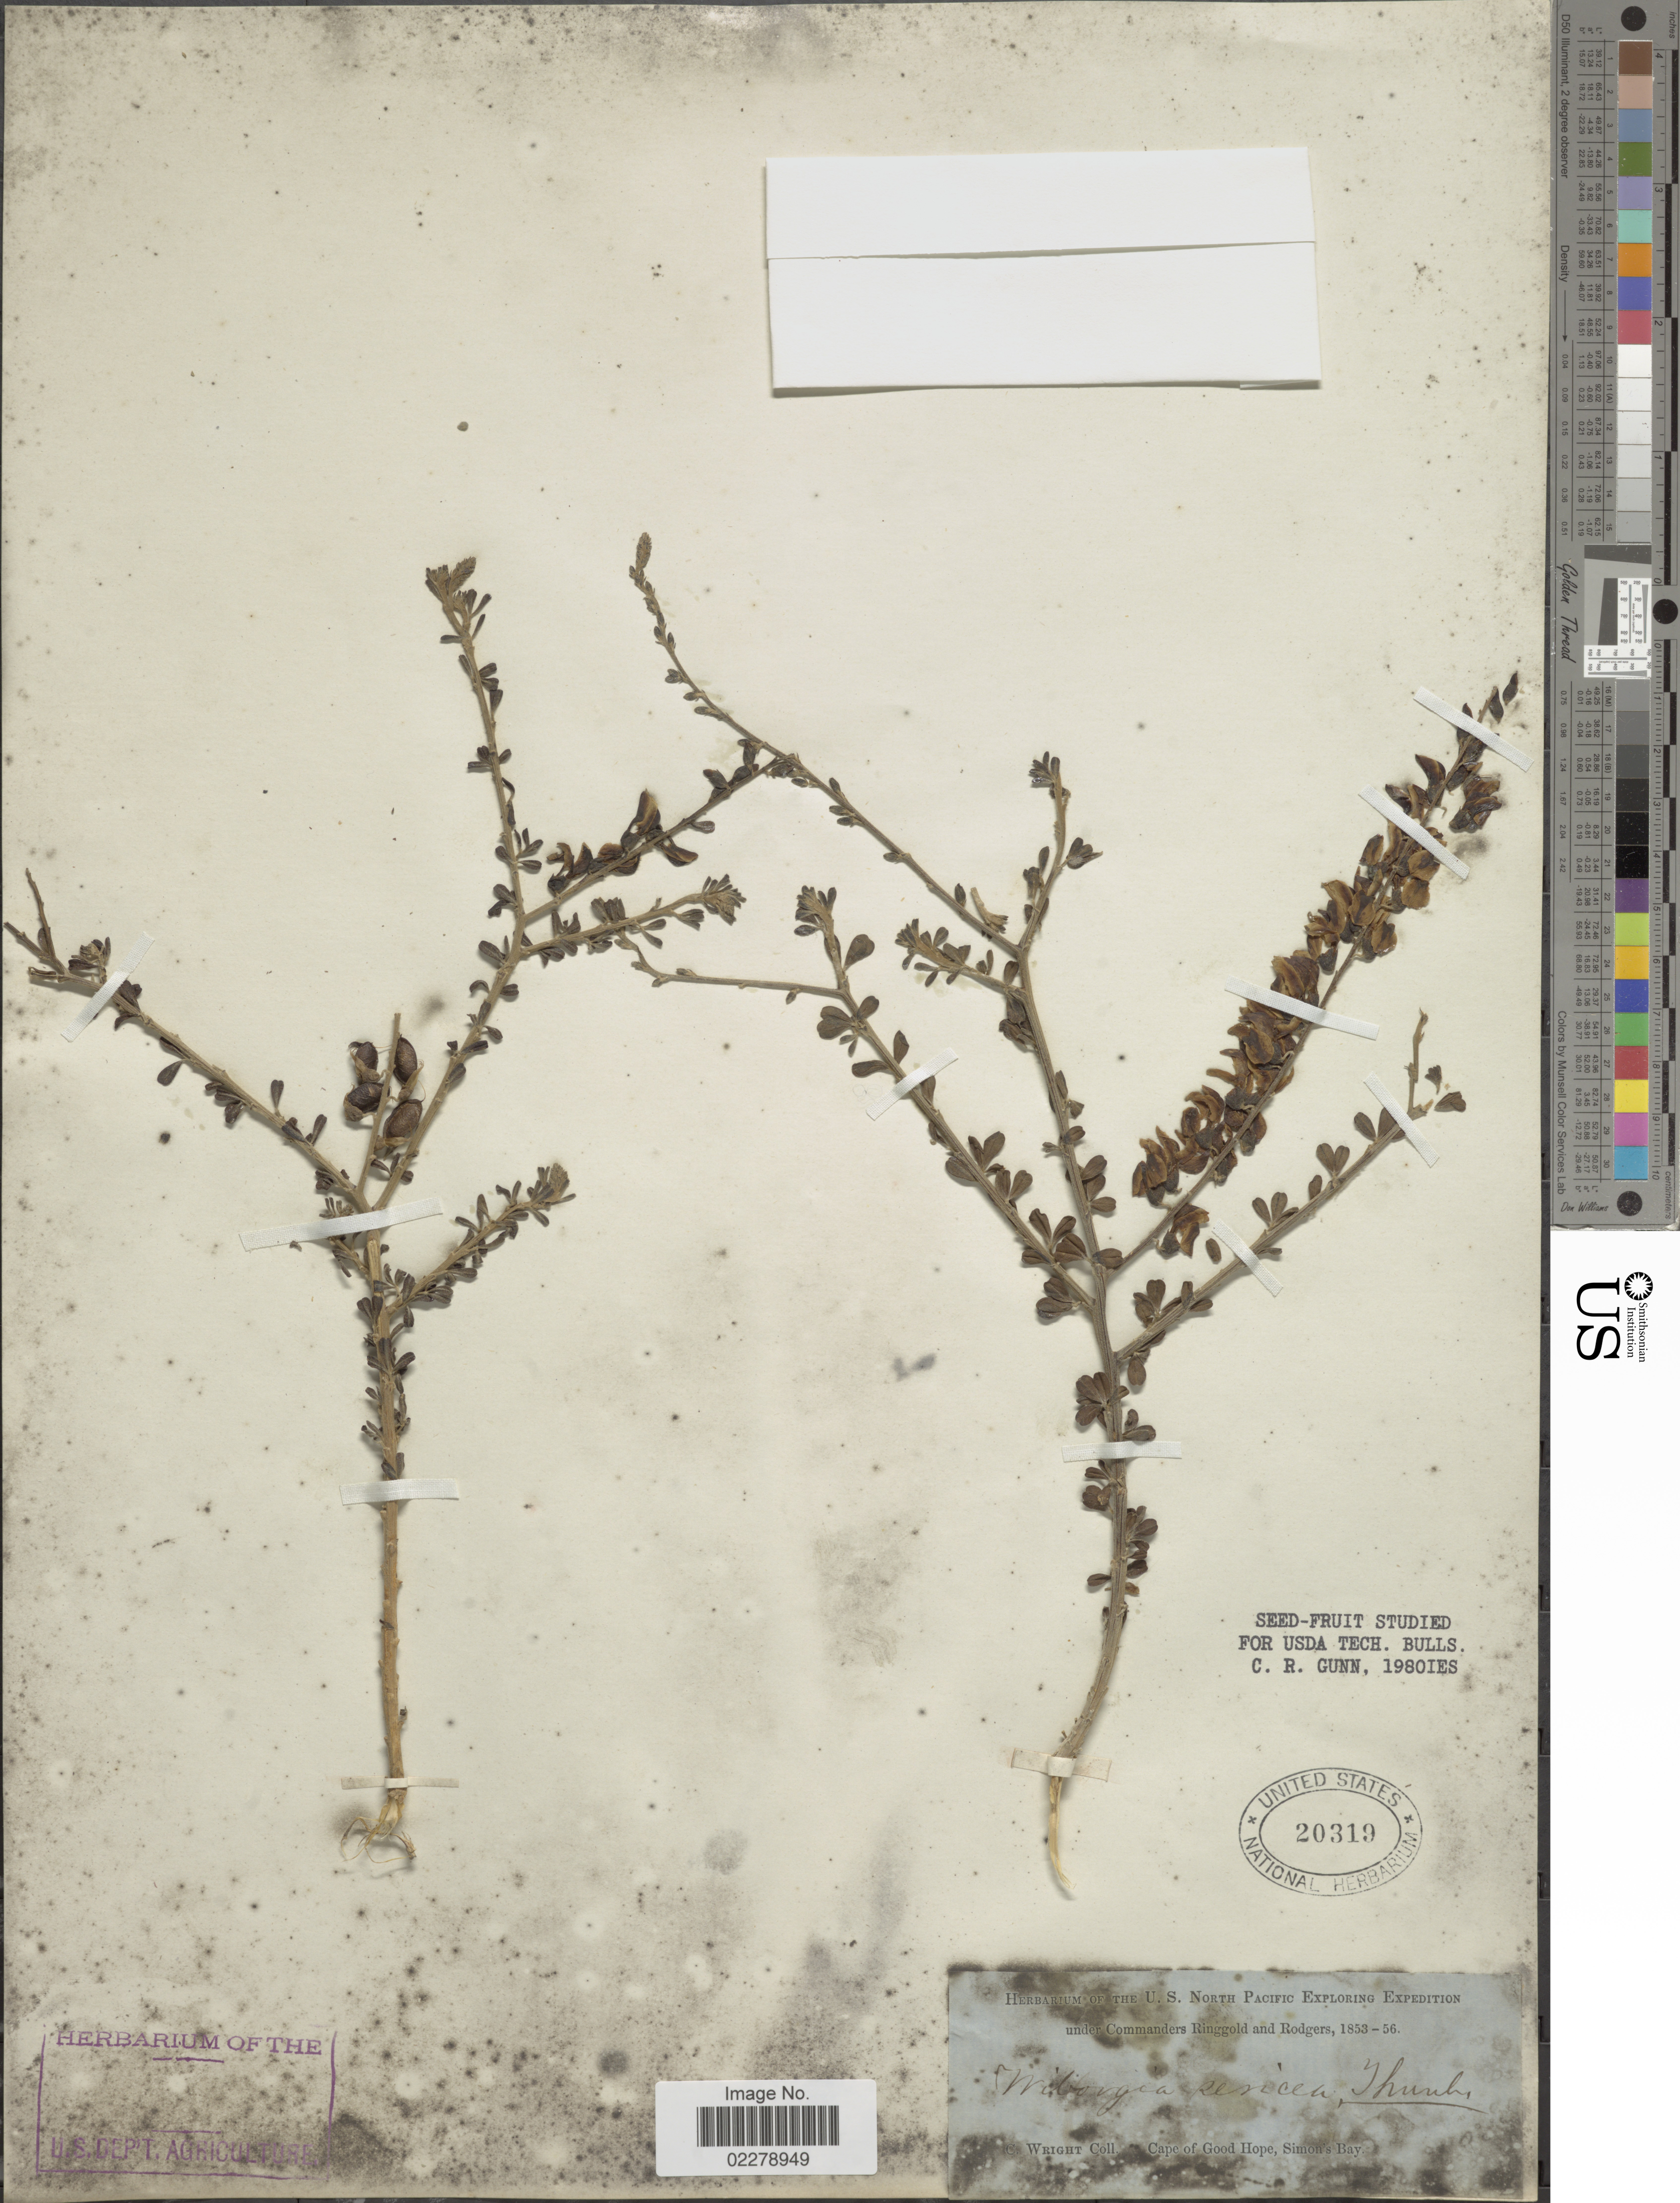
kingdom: Plantae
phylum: Tracheophyta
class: Magnoliopsida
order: Fabales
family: Fabaceae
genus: Wiborgia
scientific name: Wiborgia sericea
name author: Thunb.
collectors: C. Wright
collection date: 1853/1856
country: South Africa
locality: Cape of Good Hope, Simon's Bay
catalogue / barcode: US 20319